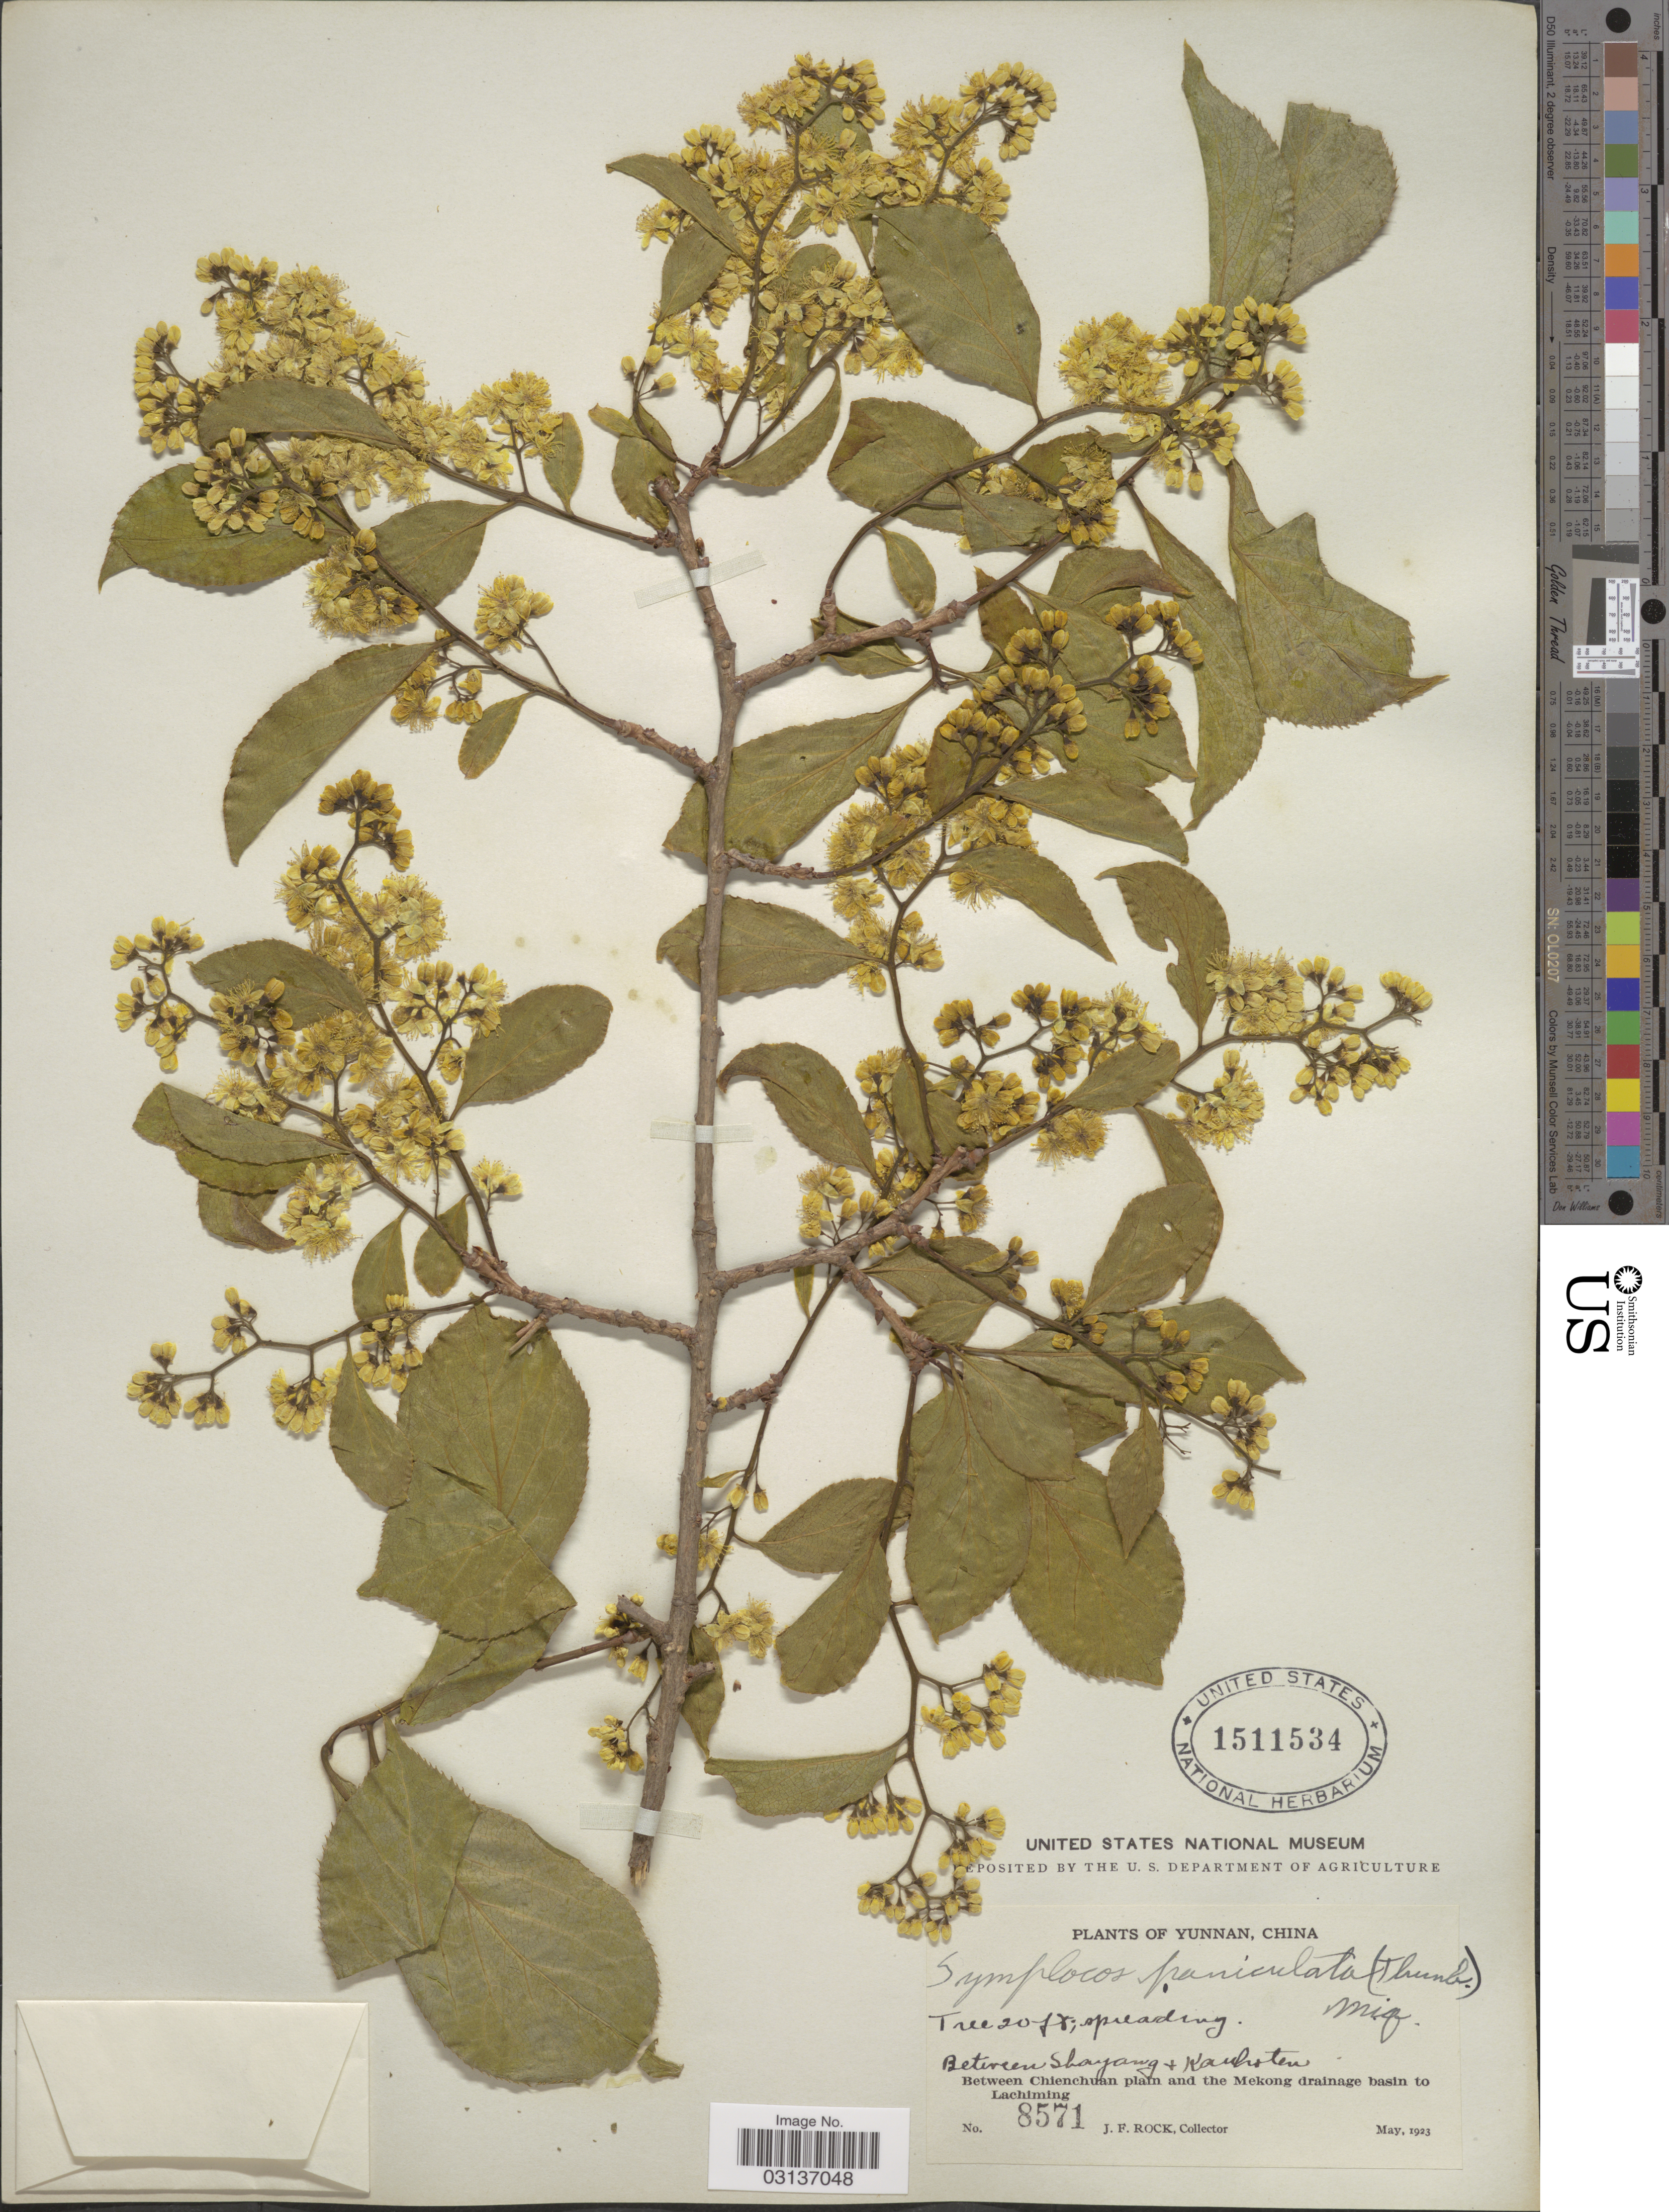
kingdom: Plantae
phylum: Tracheophyta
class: Magnoliopsida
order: Ericales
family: Symplocaceae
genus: Symplocos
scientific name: Symplocos paniculata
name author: Miq.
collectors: J. Rock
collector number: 8571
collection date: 1923-05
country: China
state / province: Yunnan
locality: Between Shayang & Kauchoten. Between Chienchuan plain and the Mekong drainage basin to Lachiming.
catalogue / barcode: US 1511534